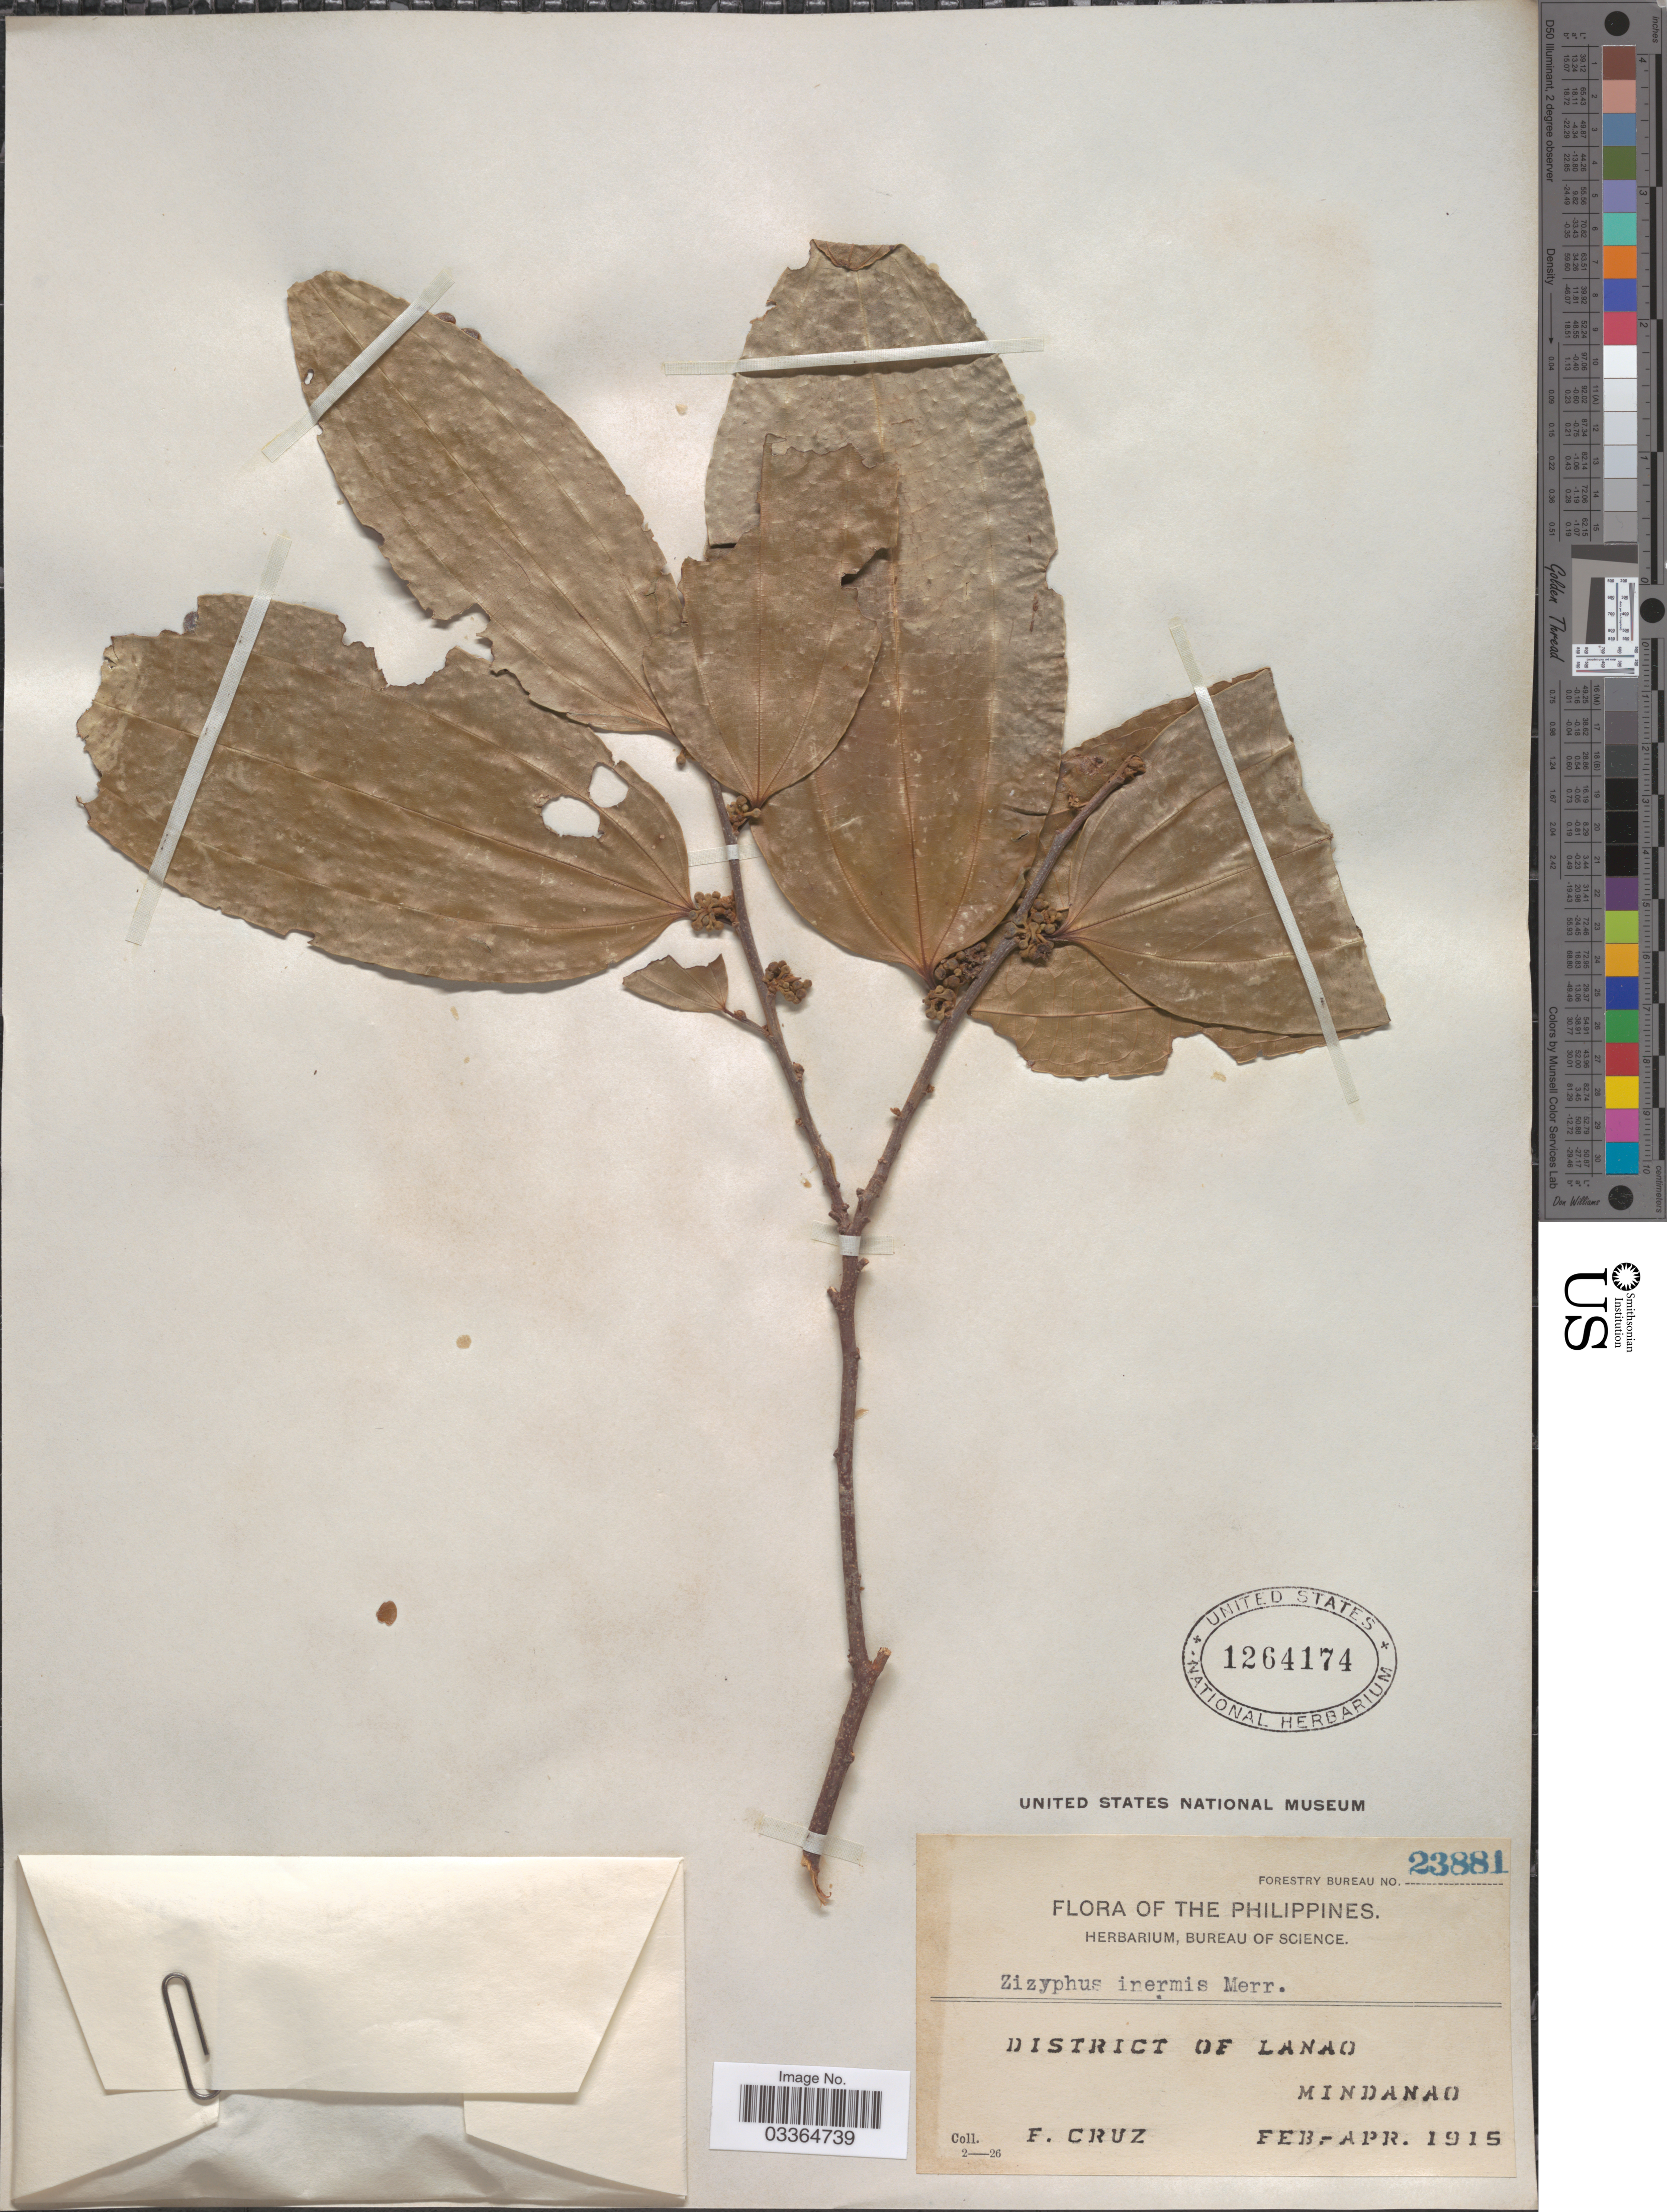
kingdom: Plantae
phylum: Tracheophyta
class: Magnoliopsida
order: Rosales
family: Rhamnaceae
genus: Ziziphus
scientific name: Ziziphus inermis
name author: Merr.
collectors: F. Cruz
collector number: Forestry Bureau 23881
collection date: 1915-02/1915-04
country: Philippines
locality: District of Lanao. Mindanao.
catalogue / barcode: US 1264174